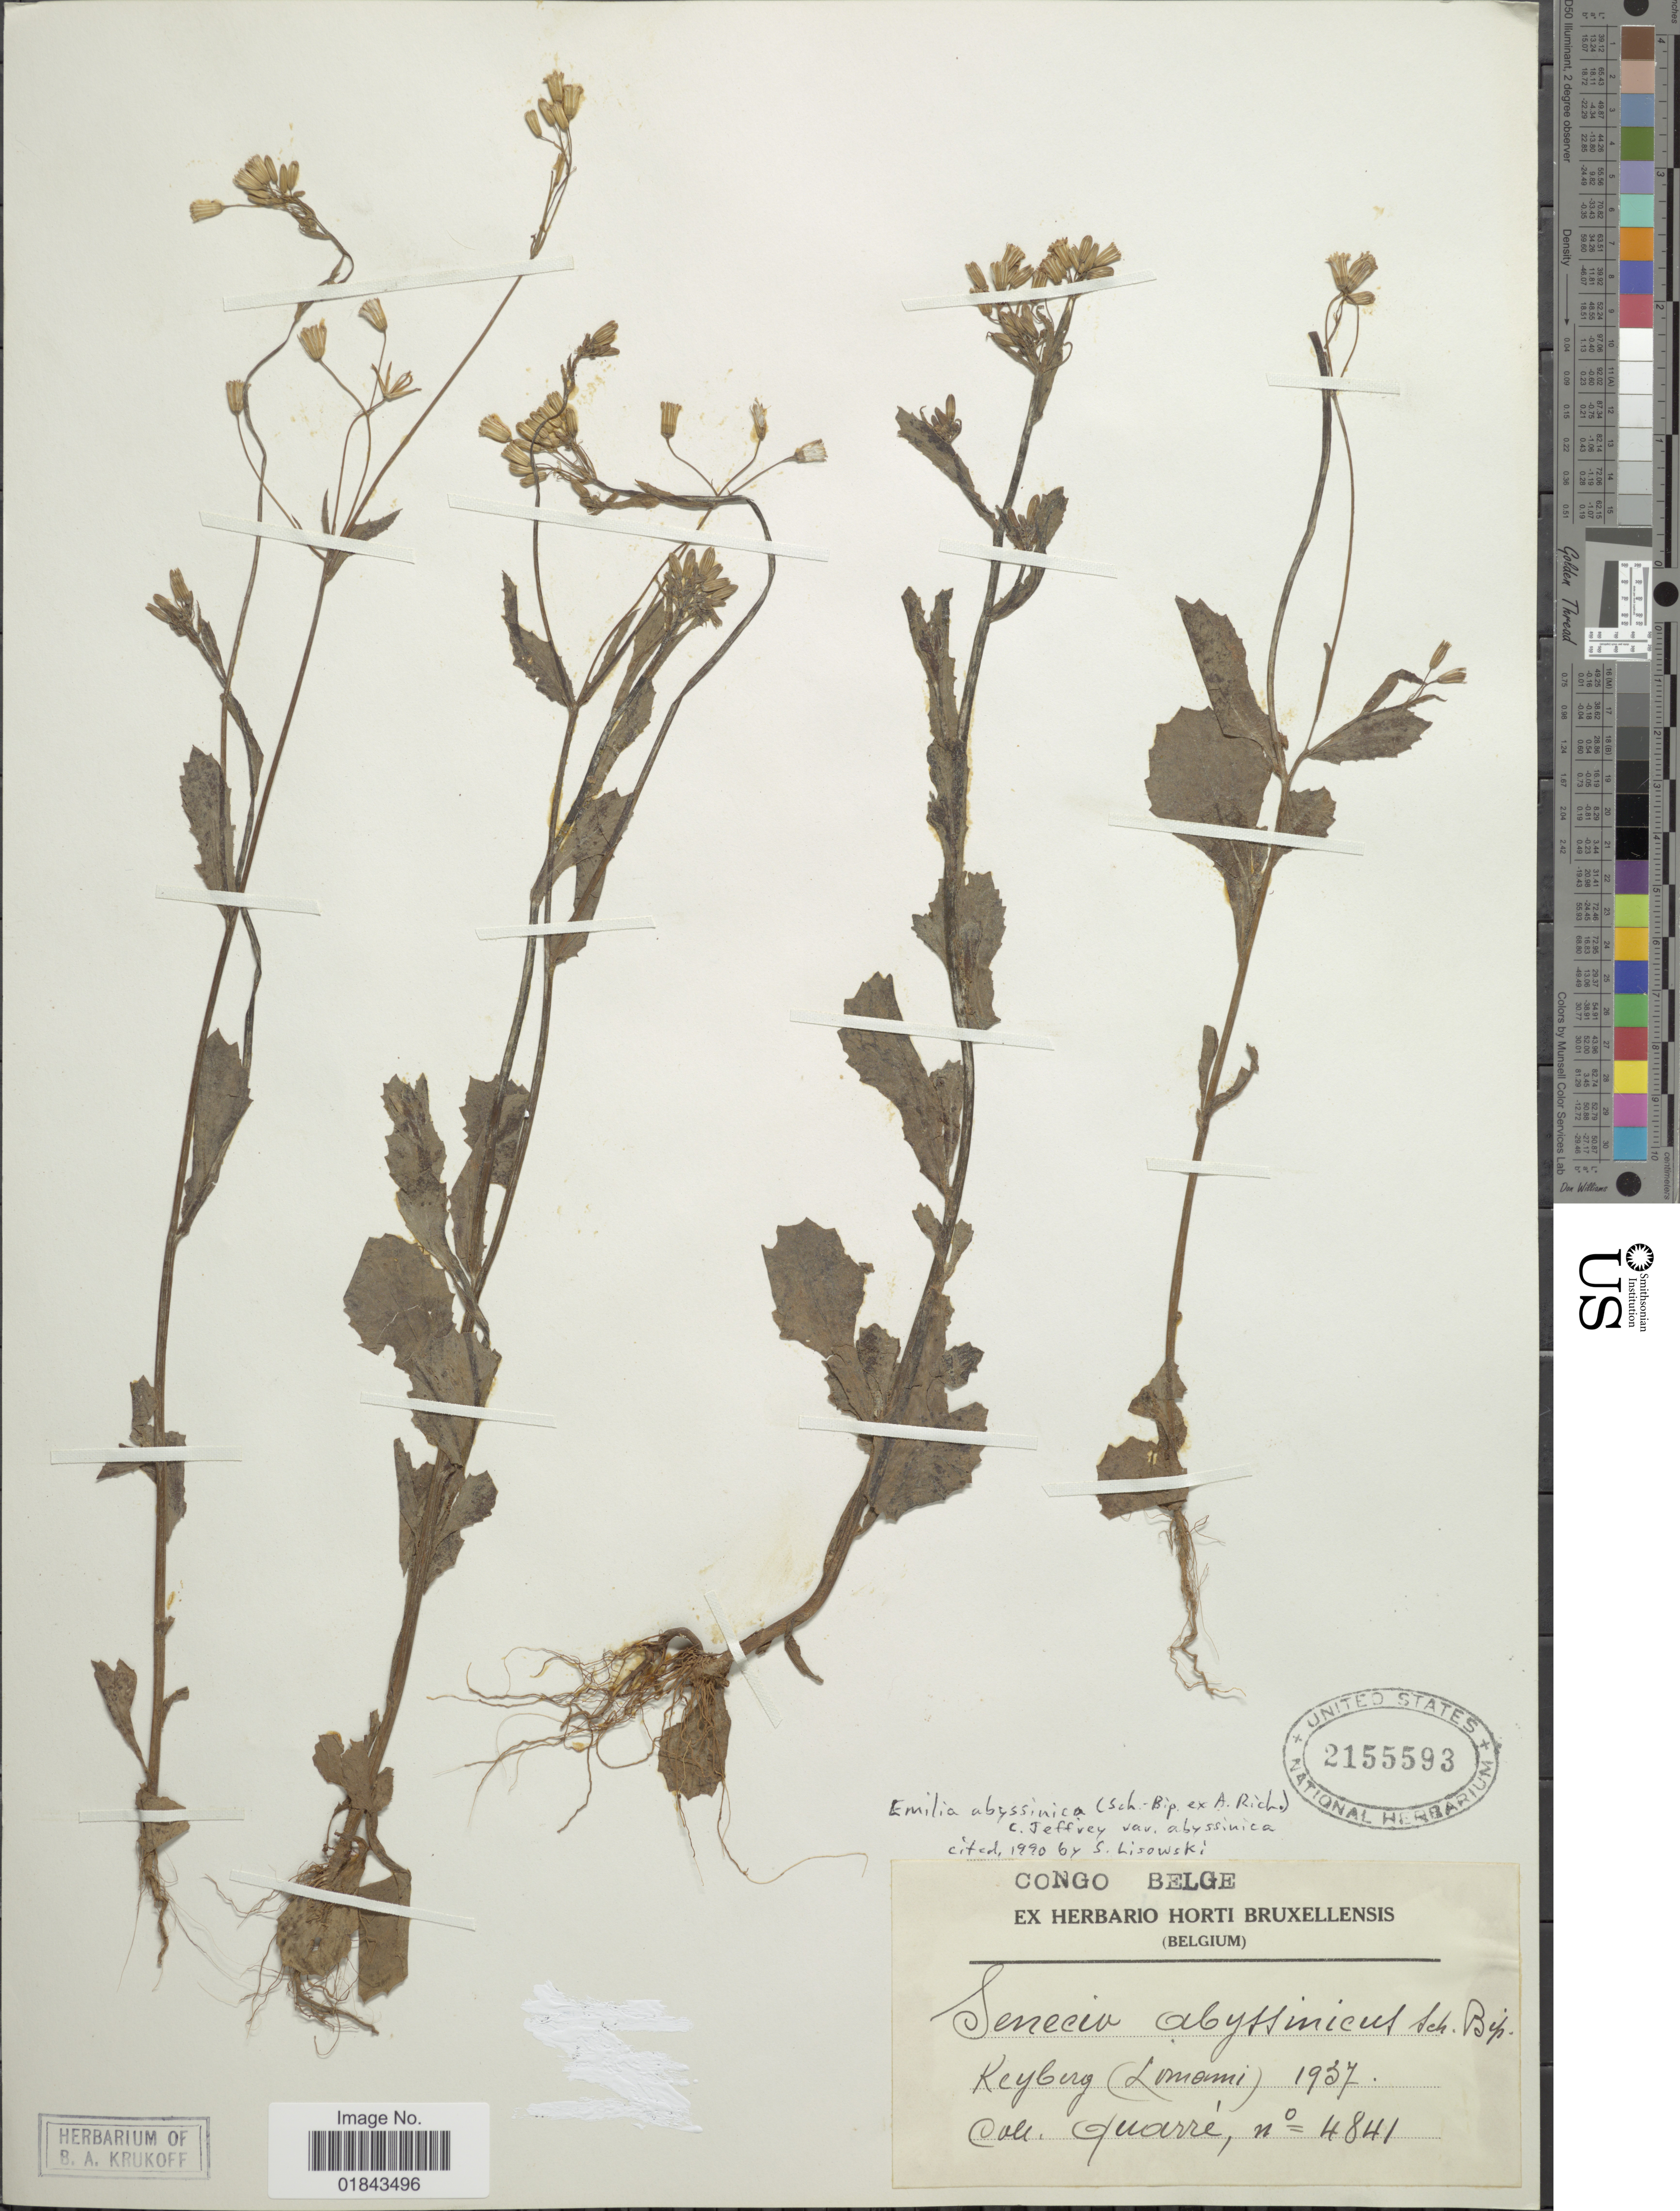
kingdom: Plantae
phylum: Tracheophyta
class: Magnoliopsida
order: Asterales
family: Asteraceae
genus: Emilia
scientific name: Emilia abyssinica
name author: (Sch. Bip. ex A. Rich.) C. Jeffrey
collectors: -. Guarre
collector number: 4841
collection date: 1937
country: Congo, Democratic Republic of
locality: Keyberg (Lomami).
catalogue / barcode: US 2155593